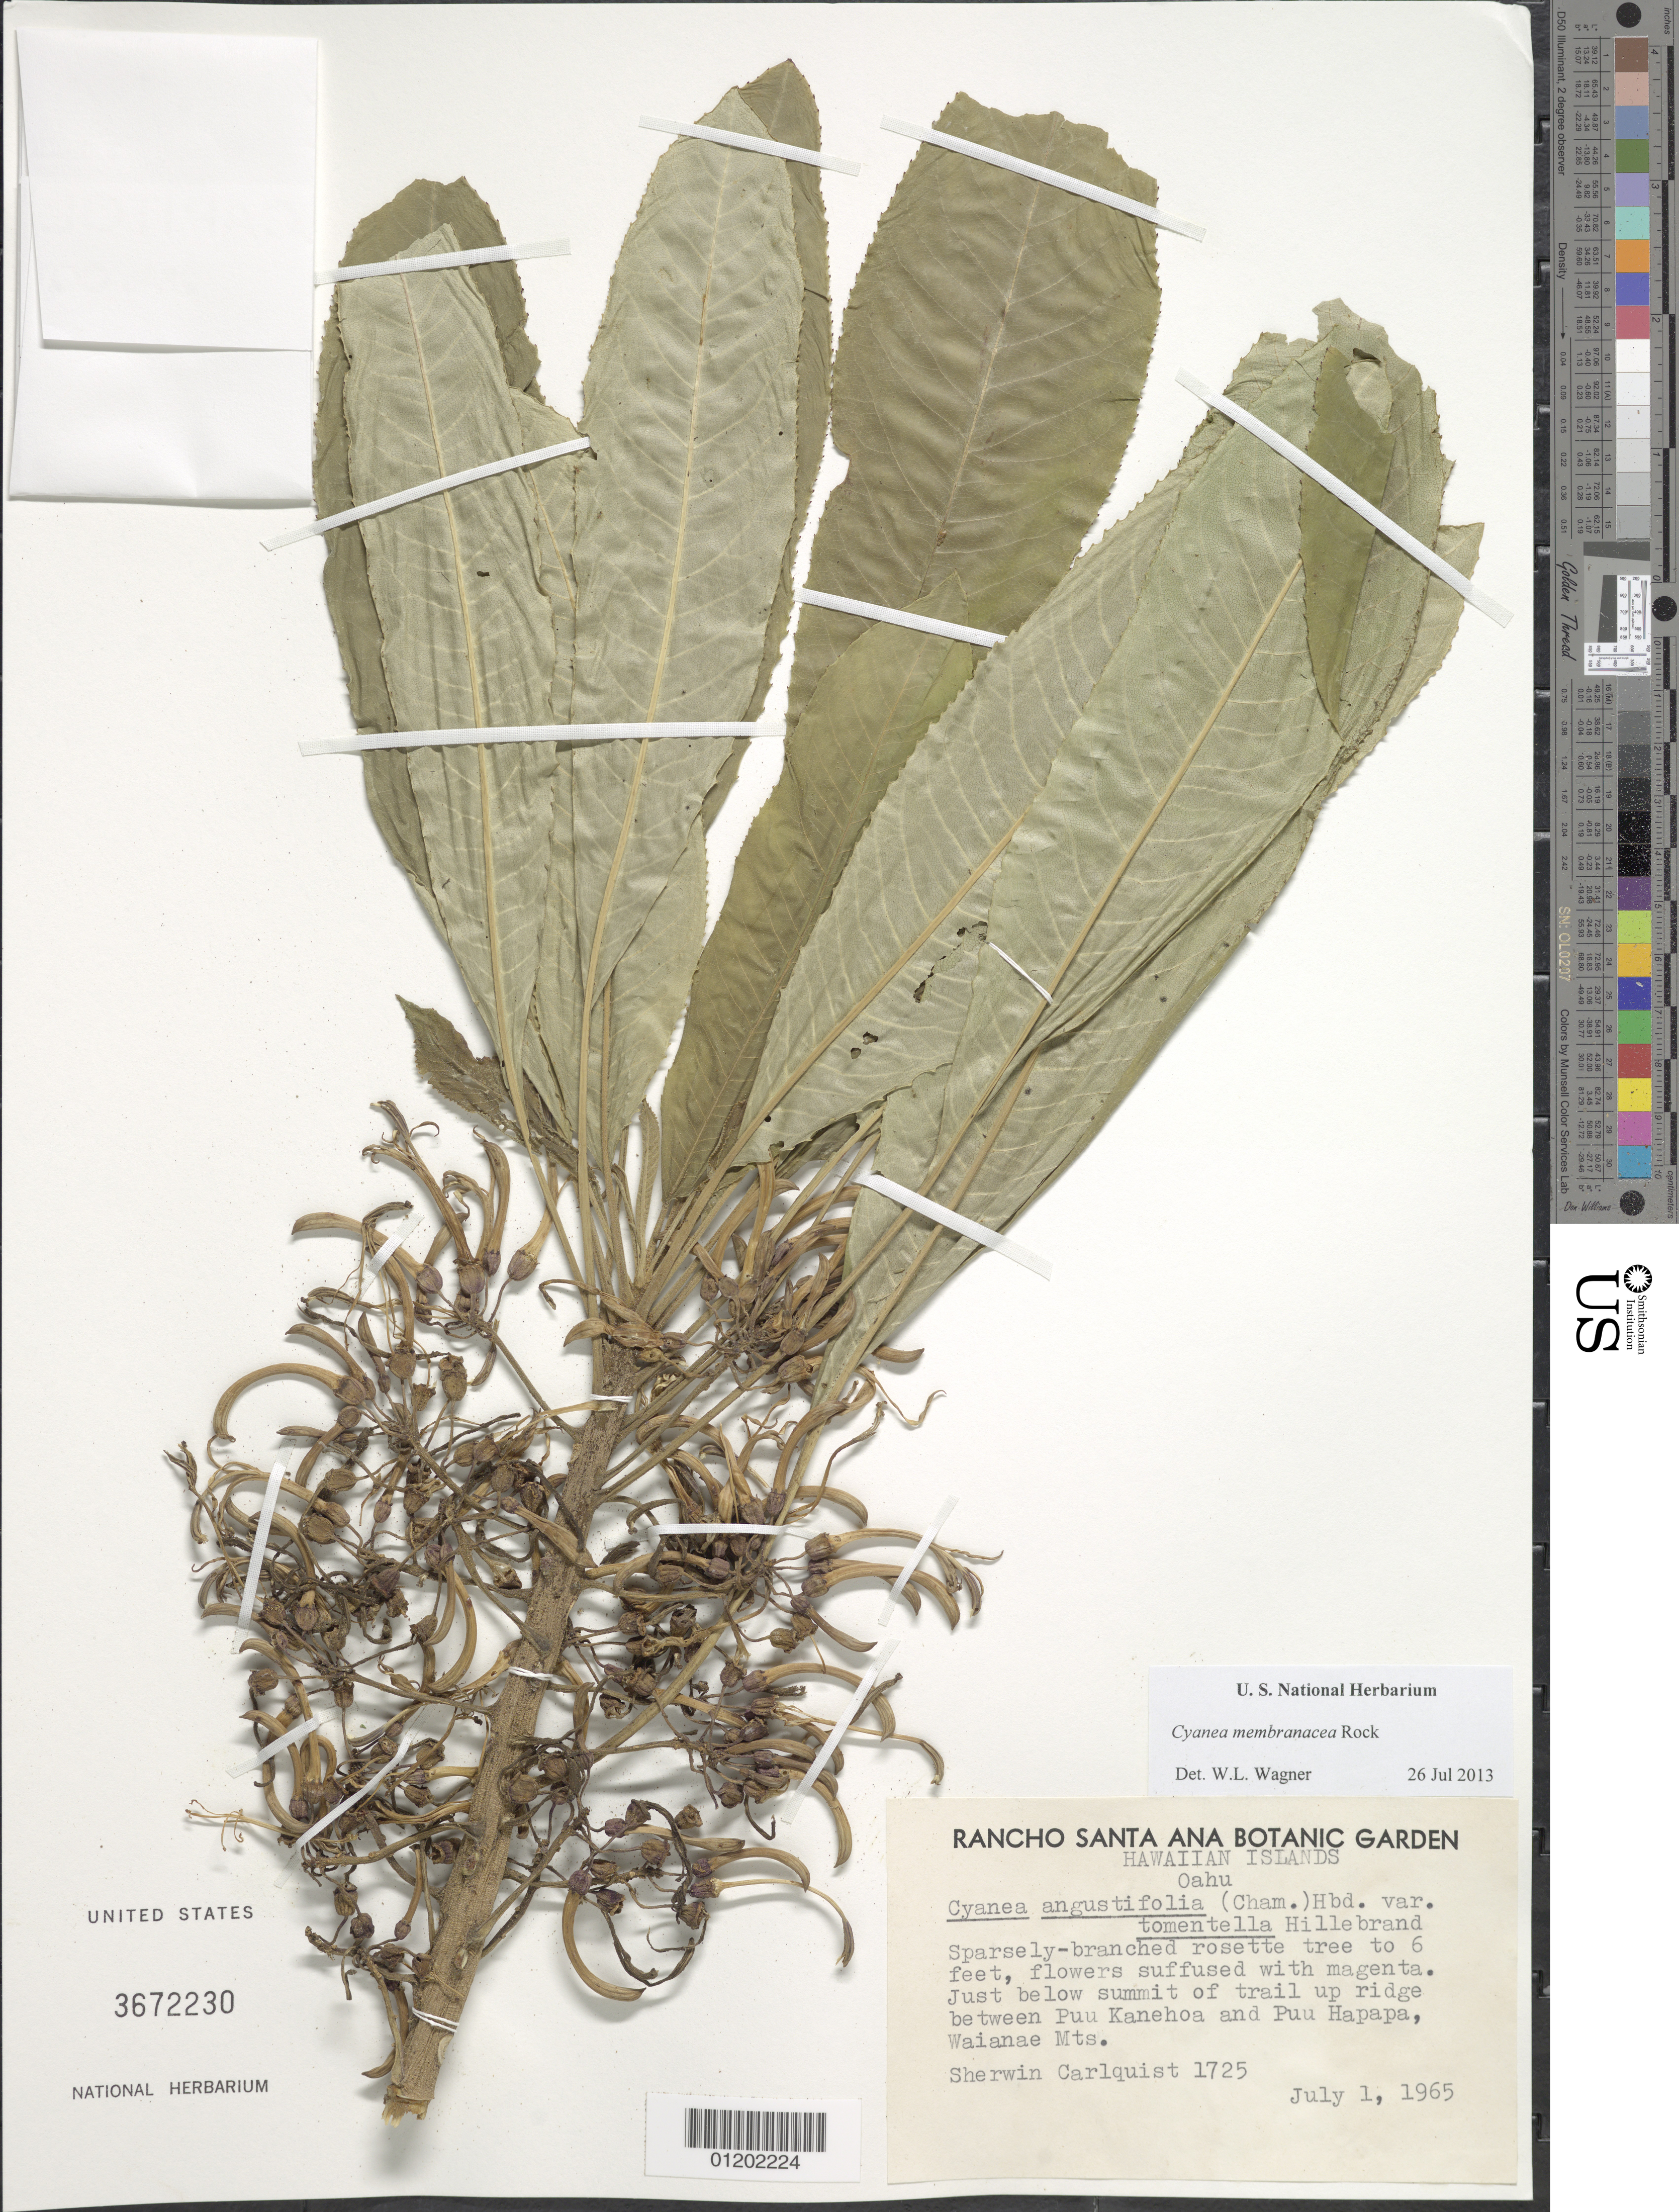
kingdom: Plantae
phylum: Tracheophyta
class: Magnoliopsida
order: Asterales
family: Campanulaceae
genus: Cyanea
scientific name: Cyanea membranacea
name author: Rock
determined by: Wagner, W. L., (BOT), Smithsonian Institution - National Museum of Natural History (UNITED STATES)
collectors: S. Carlquist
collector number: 1725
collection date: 1965-07-01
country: United States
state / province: Hawaii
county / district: Honolulu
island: Oahu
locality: Just below summit of trail up ridge between Puu Kanehoa and Puu Hapapa, Waianae Mts.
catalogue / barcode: US 3672230